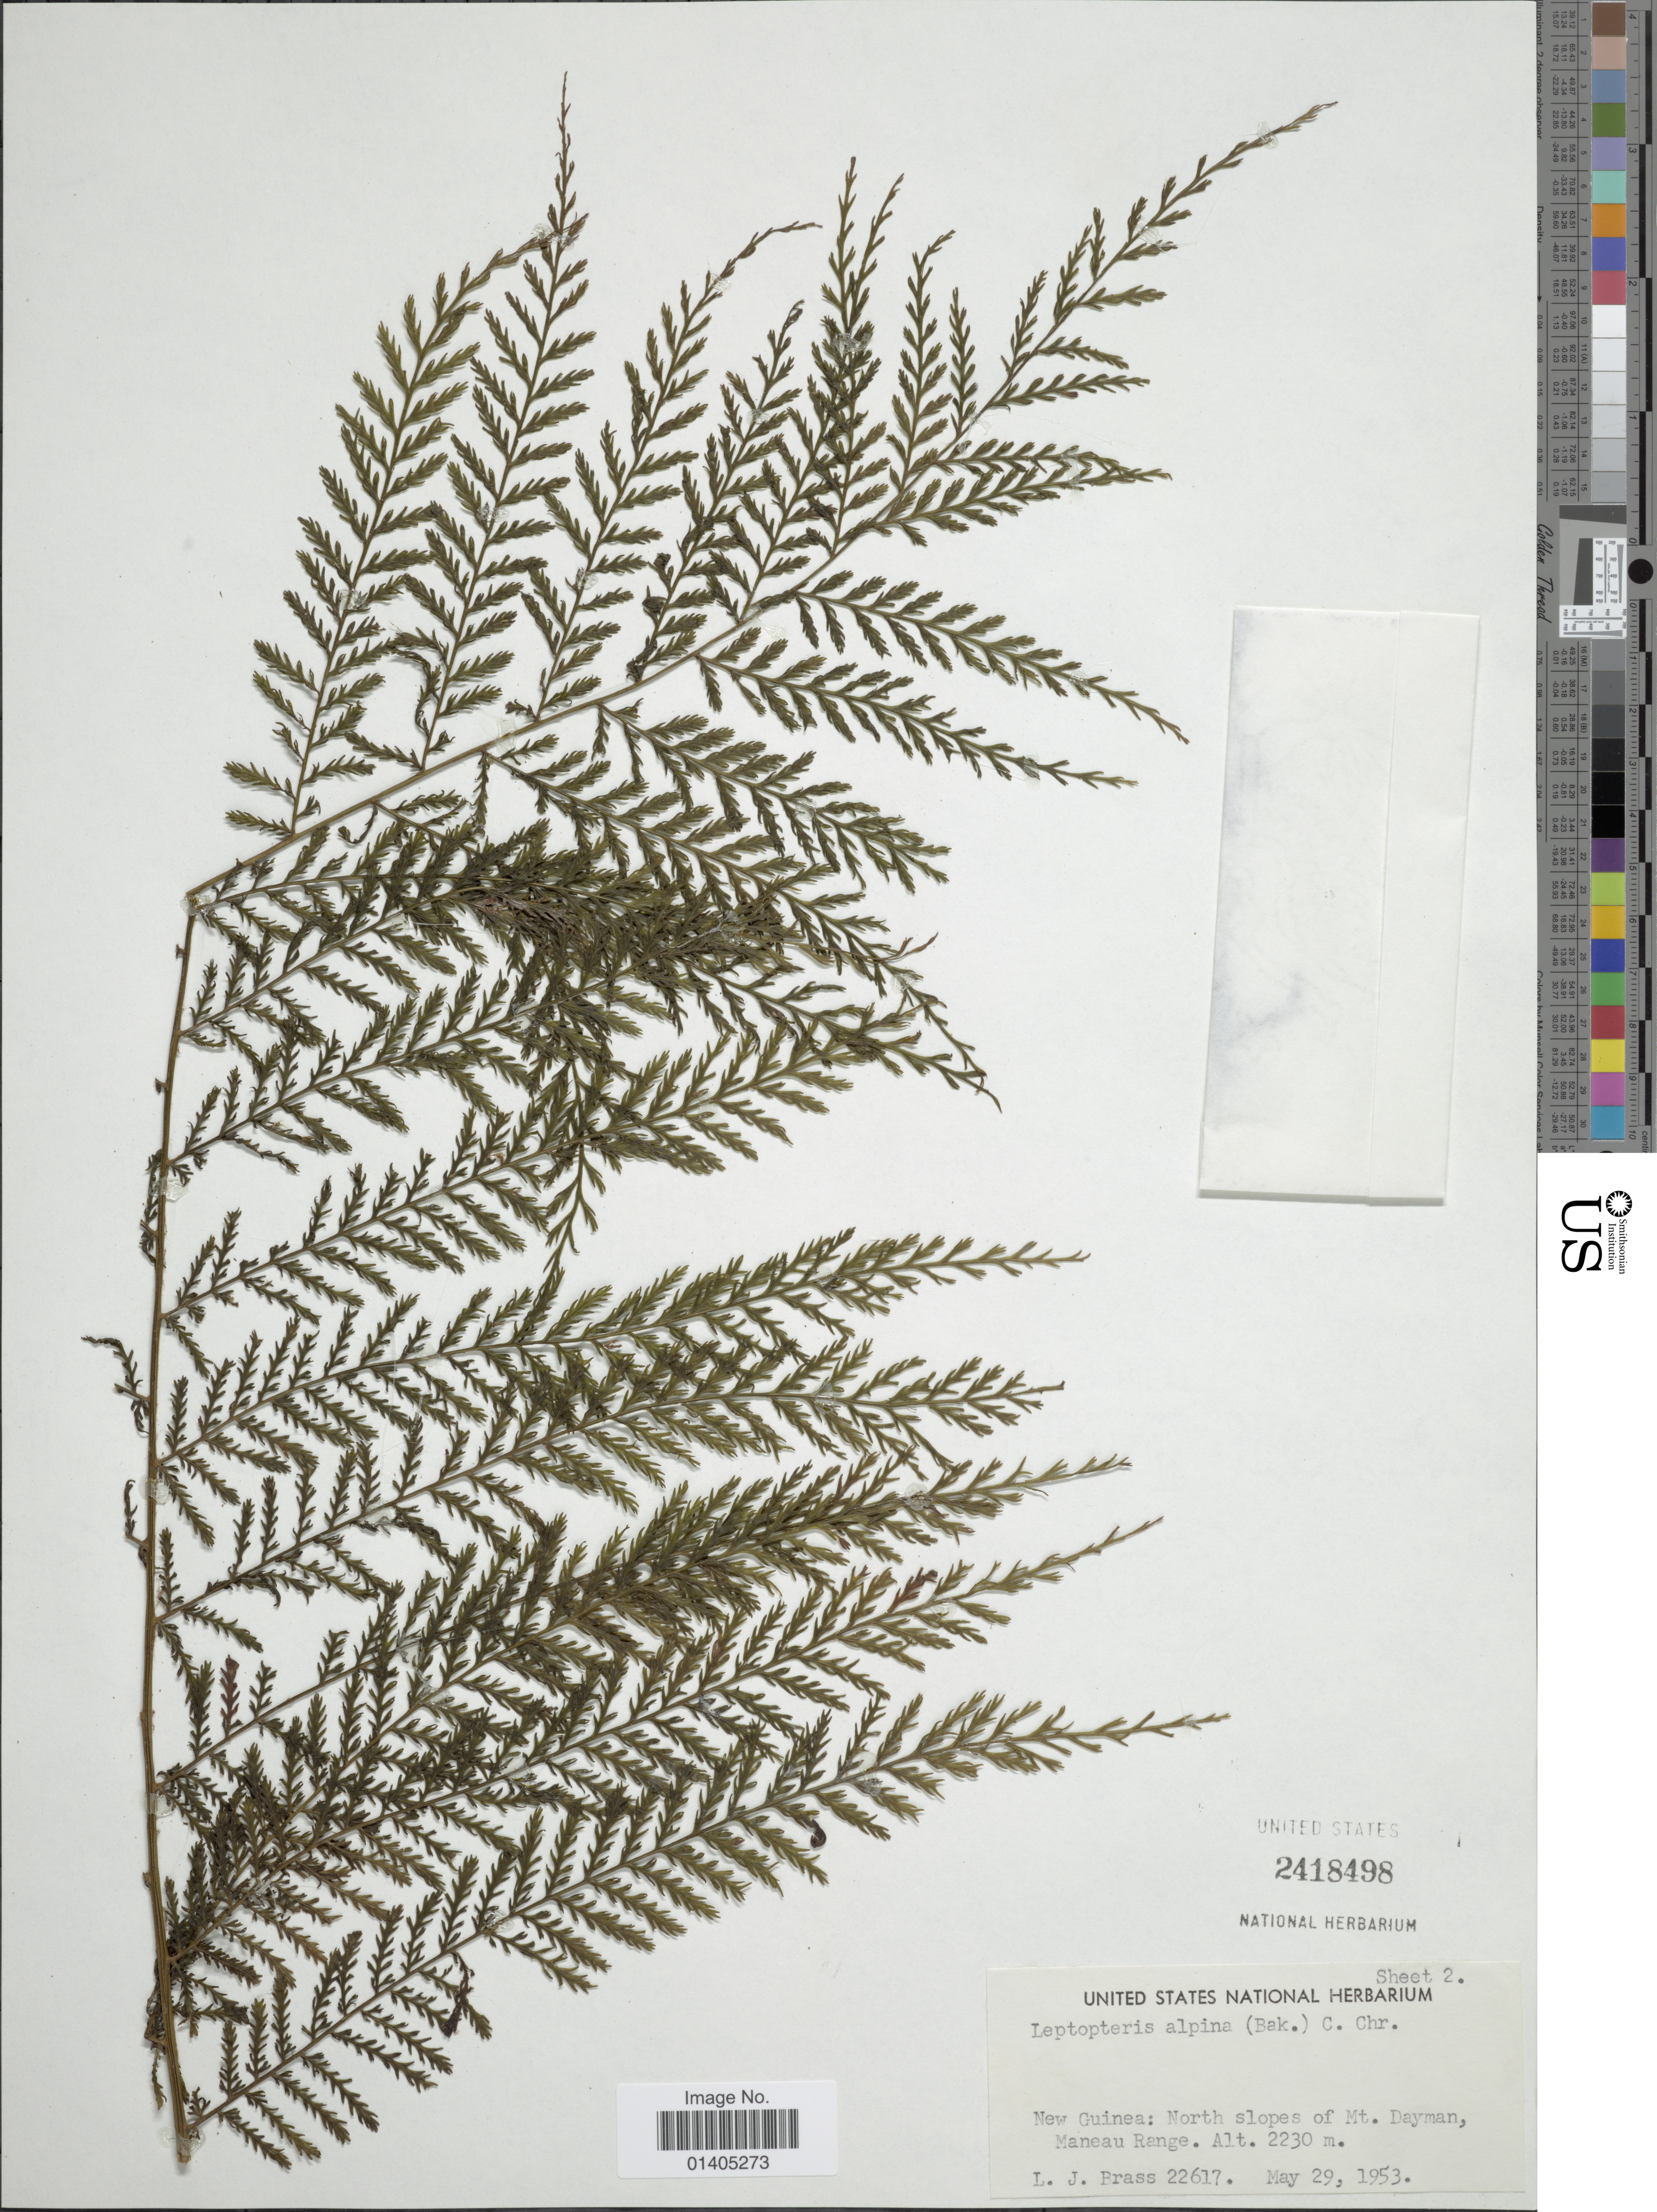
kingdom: Plantae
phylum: Tracheophyta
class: Polypodiopsida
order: Osmundales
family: Osmundaceae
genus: Leptopteris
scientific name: Leptopteris alpina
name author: (Baker) C. Chr.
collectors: L. J. Brass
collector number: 22617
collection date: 1953-05-29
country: Papua New Guinea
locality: New Guinea: North slopes of Mt Dayman, Maneau Range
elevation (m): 2230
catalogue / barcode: US 2418498